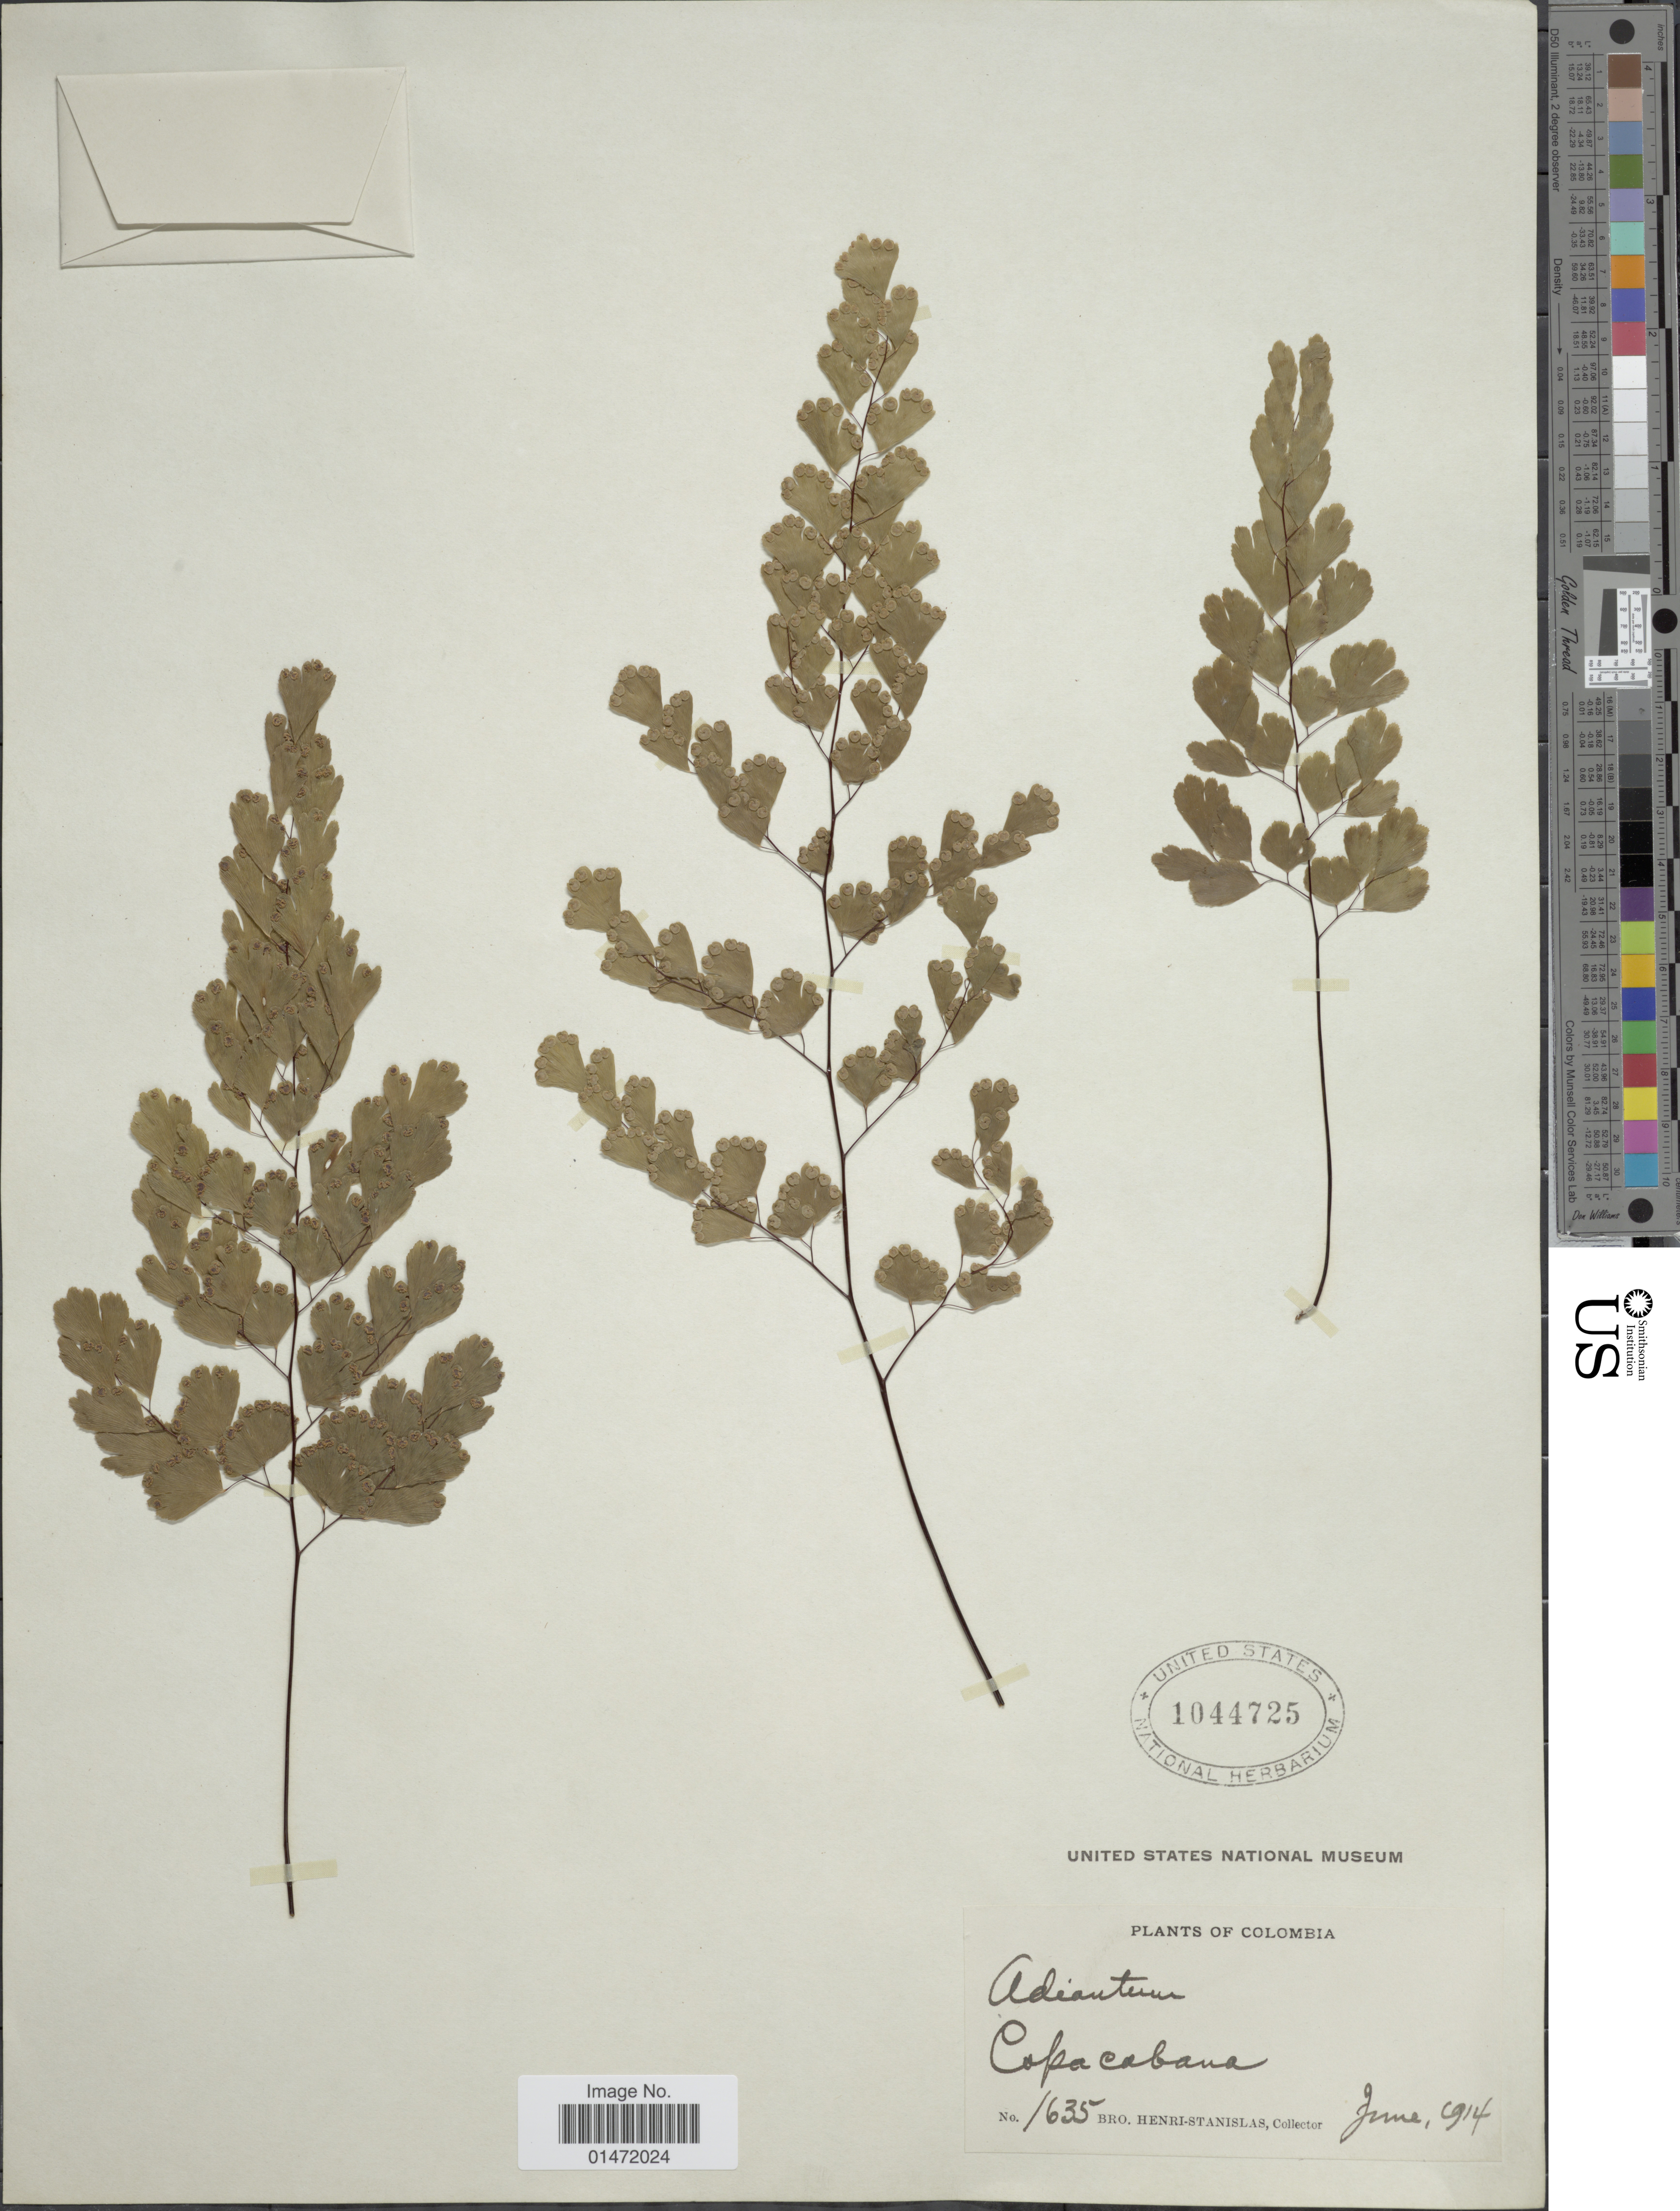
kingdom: Plantae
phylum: Tracheophyta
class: Polypodiopsida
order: Polypodiales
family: Pteridaceae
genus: Adiantum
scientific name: Adiantum sp.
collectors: Henri-Stanislas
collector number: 1635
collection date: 1914-06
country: Colombia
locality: Copacabana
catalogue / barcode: US 1044725